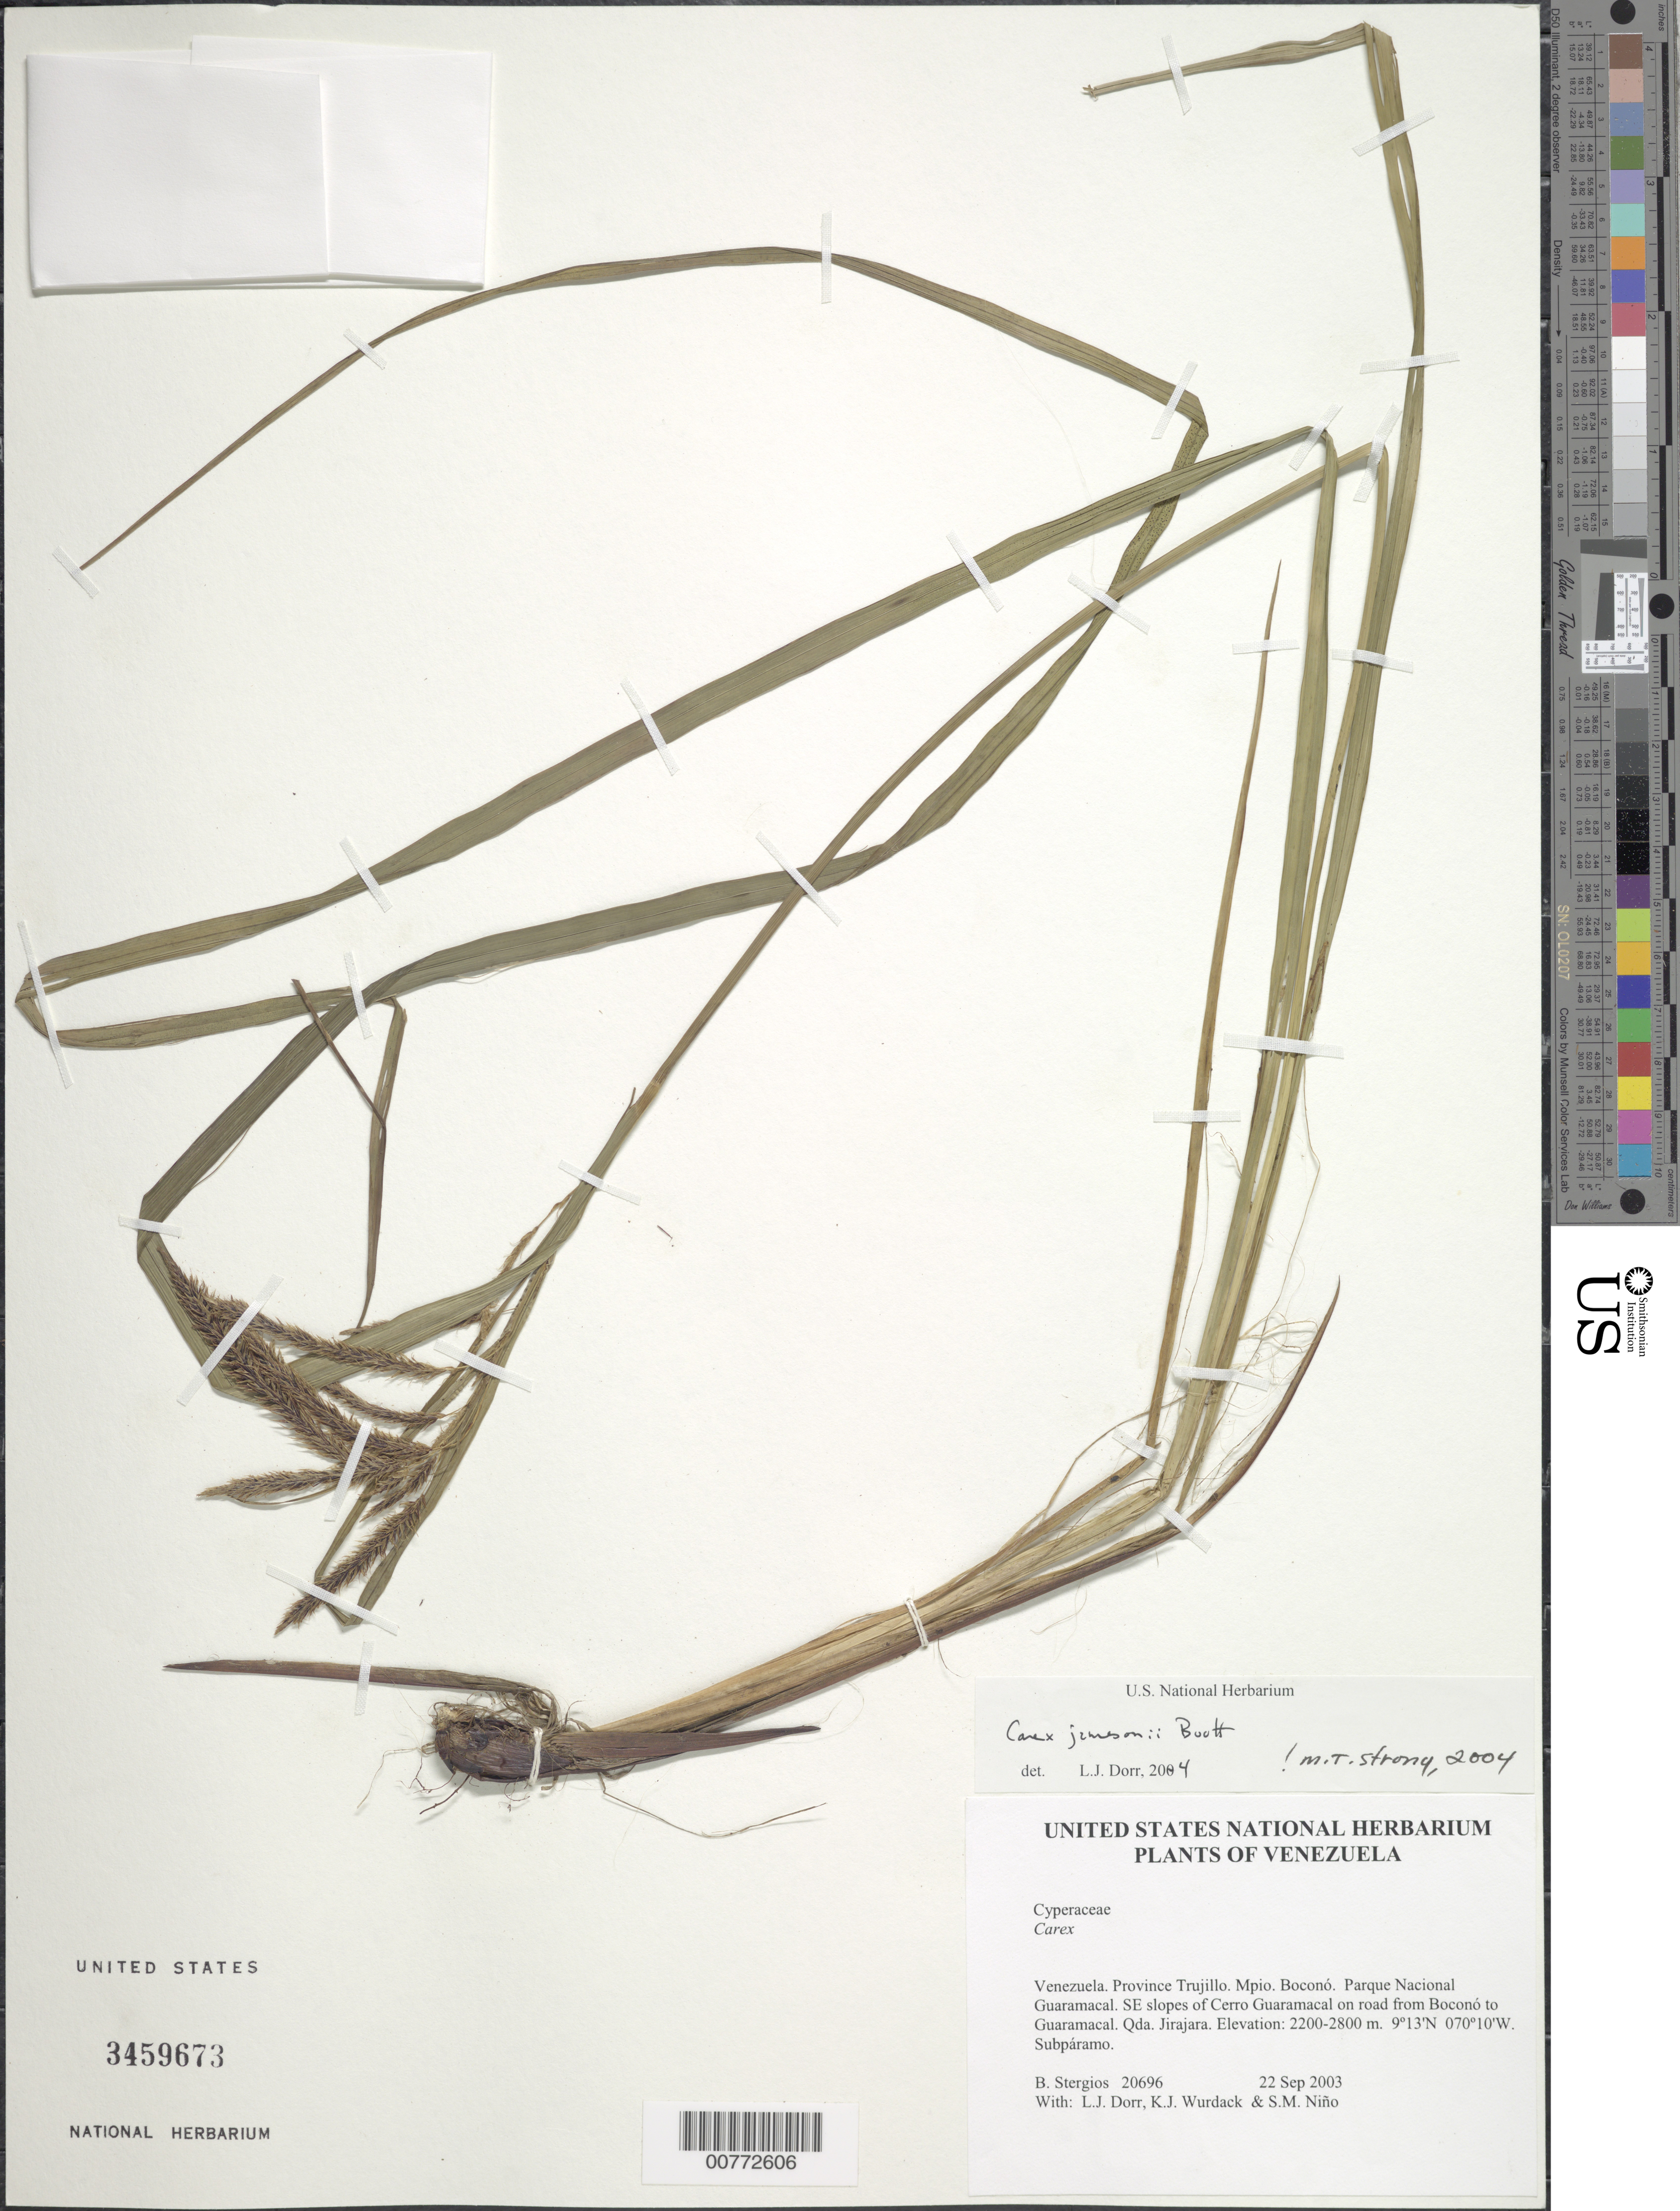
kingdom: Plantae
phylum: Tracheophyta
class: Liliopsida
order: Poales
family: Cyperaceae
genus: Carex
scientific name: Carex jamesonii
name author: Boott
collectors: B. G. Stergios, L. J. Dorr, K. Wurdack & S. M. Niño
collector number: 20696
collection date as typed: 22 Sep 2003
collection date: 2003-09-22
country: Venezuela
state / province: Trujillo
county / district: Boconó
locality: Parque Nacional Guaramacal. SE slopes of Cerro Guaramacal on road from Boconó to Guaramacal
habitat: Subpáramo.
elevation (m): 2200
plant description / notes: PORT, US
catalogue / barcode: US 3459673